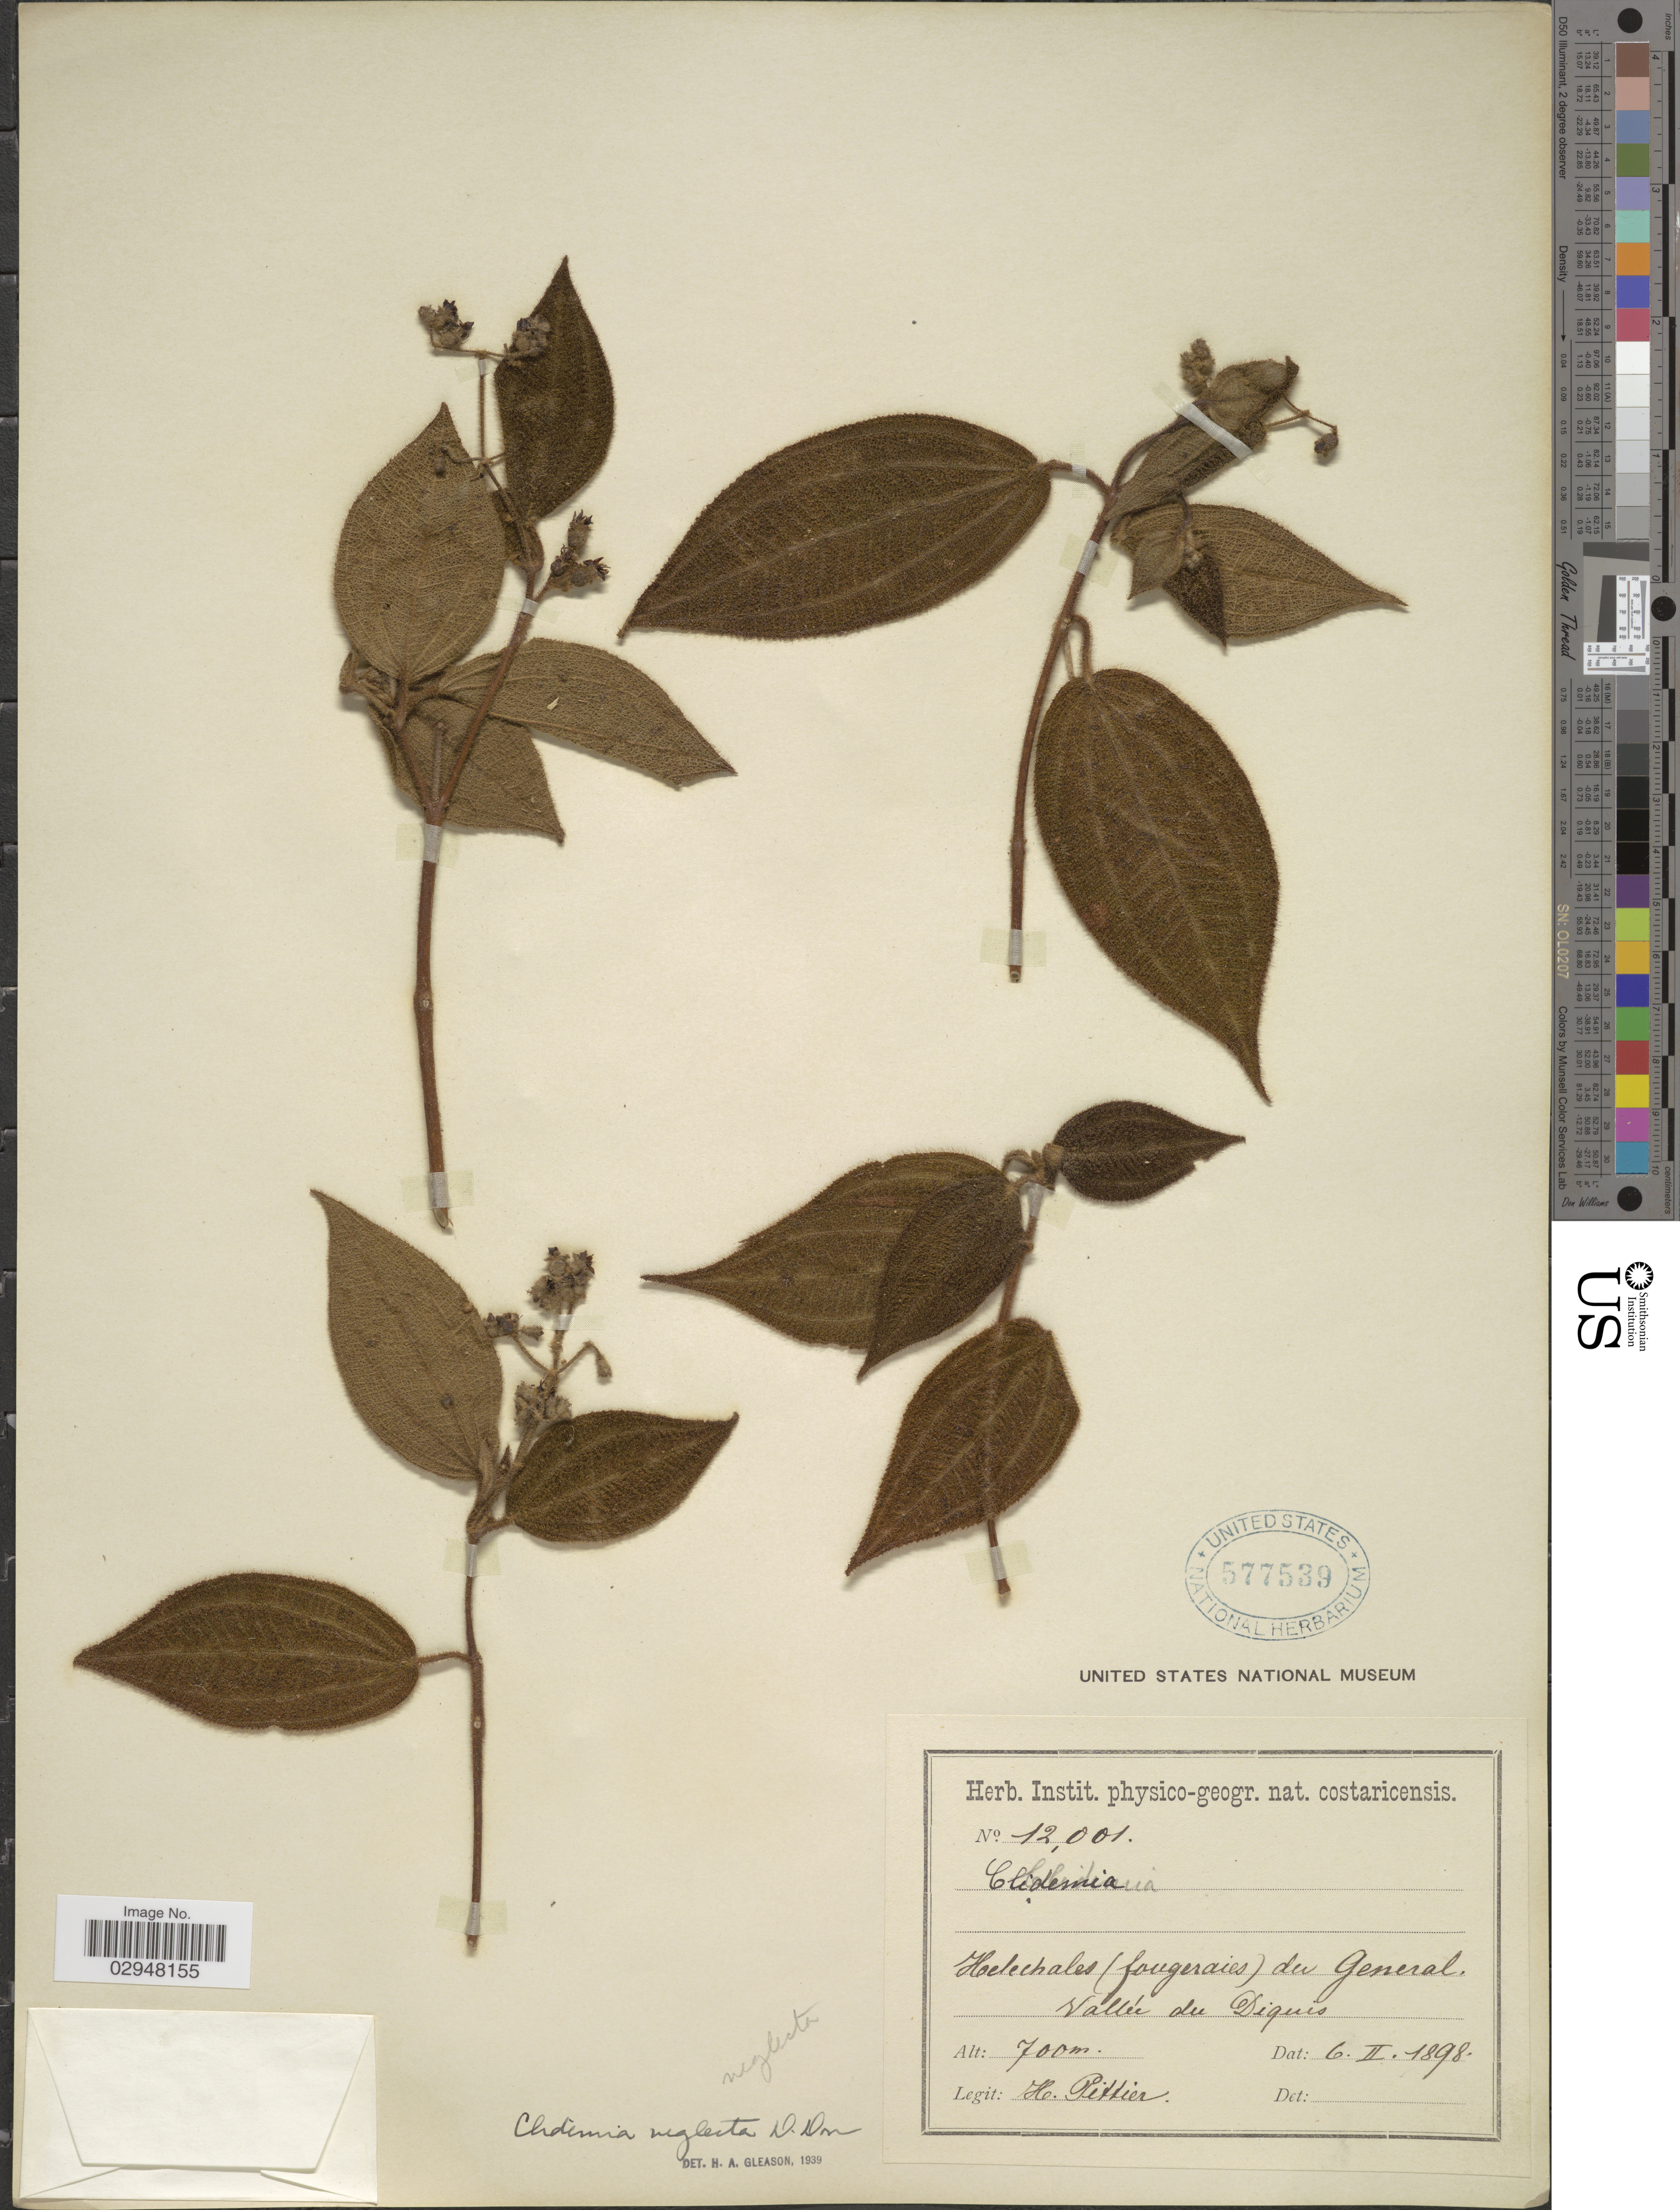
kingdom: Plantae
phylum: Tracheophyta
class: Magnoliopsida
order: Myrtales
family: Melastomataceae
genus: Clidemia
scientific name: Clidemia pustulata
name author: DC.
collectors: H. F. Pittier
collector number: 12001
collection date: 1898-02-06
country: Costa Rica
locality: Helechales (fougeraies) du General. Vallée du Diquis.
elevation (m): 700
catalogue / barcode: US 577539